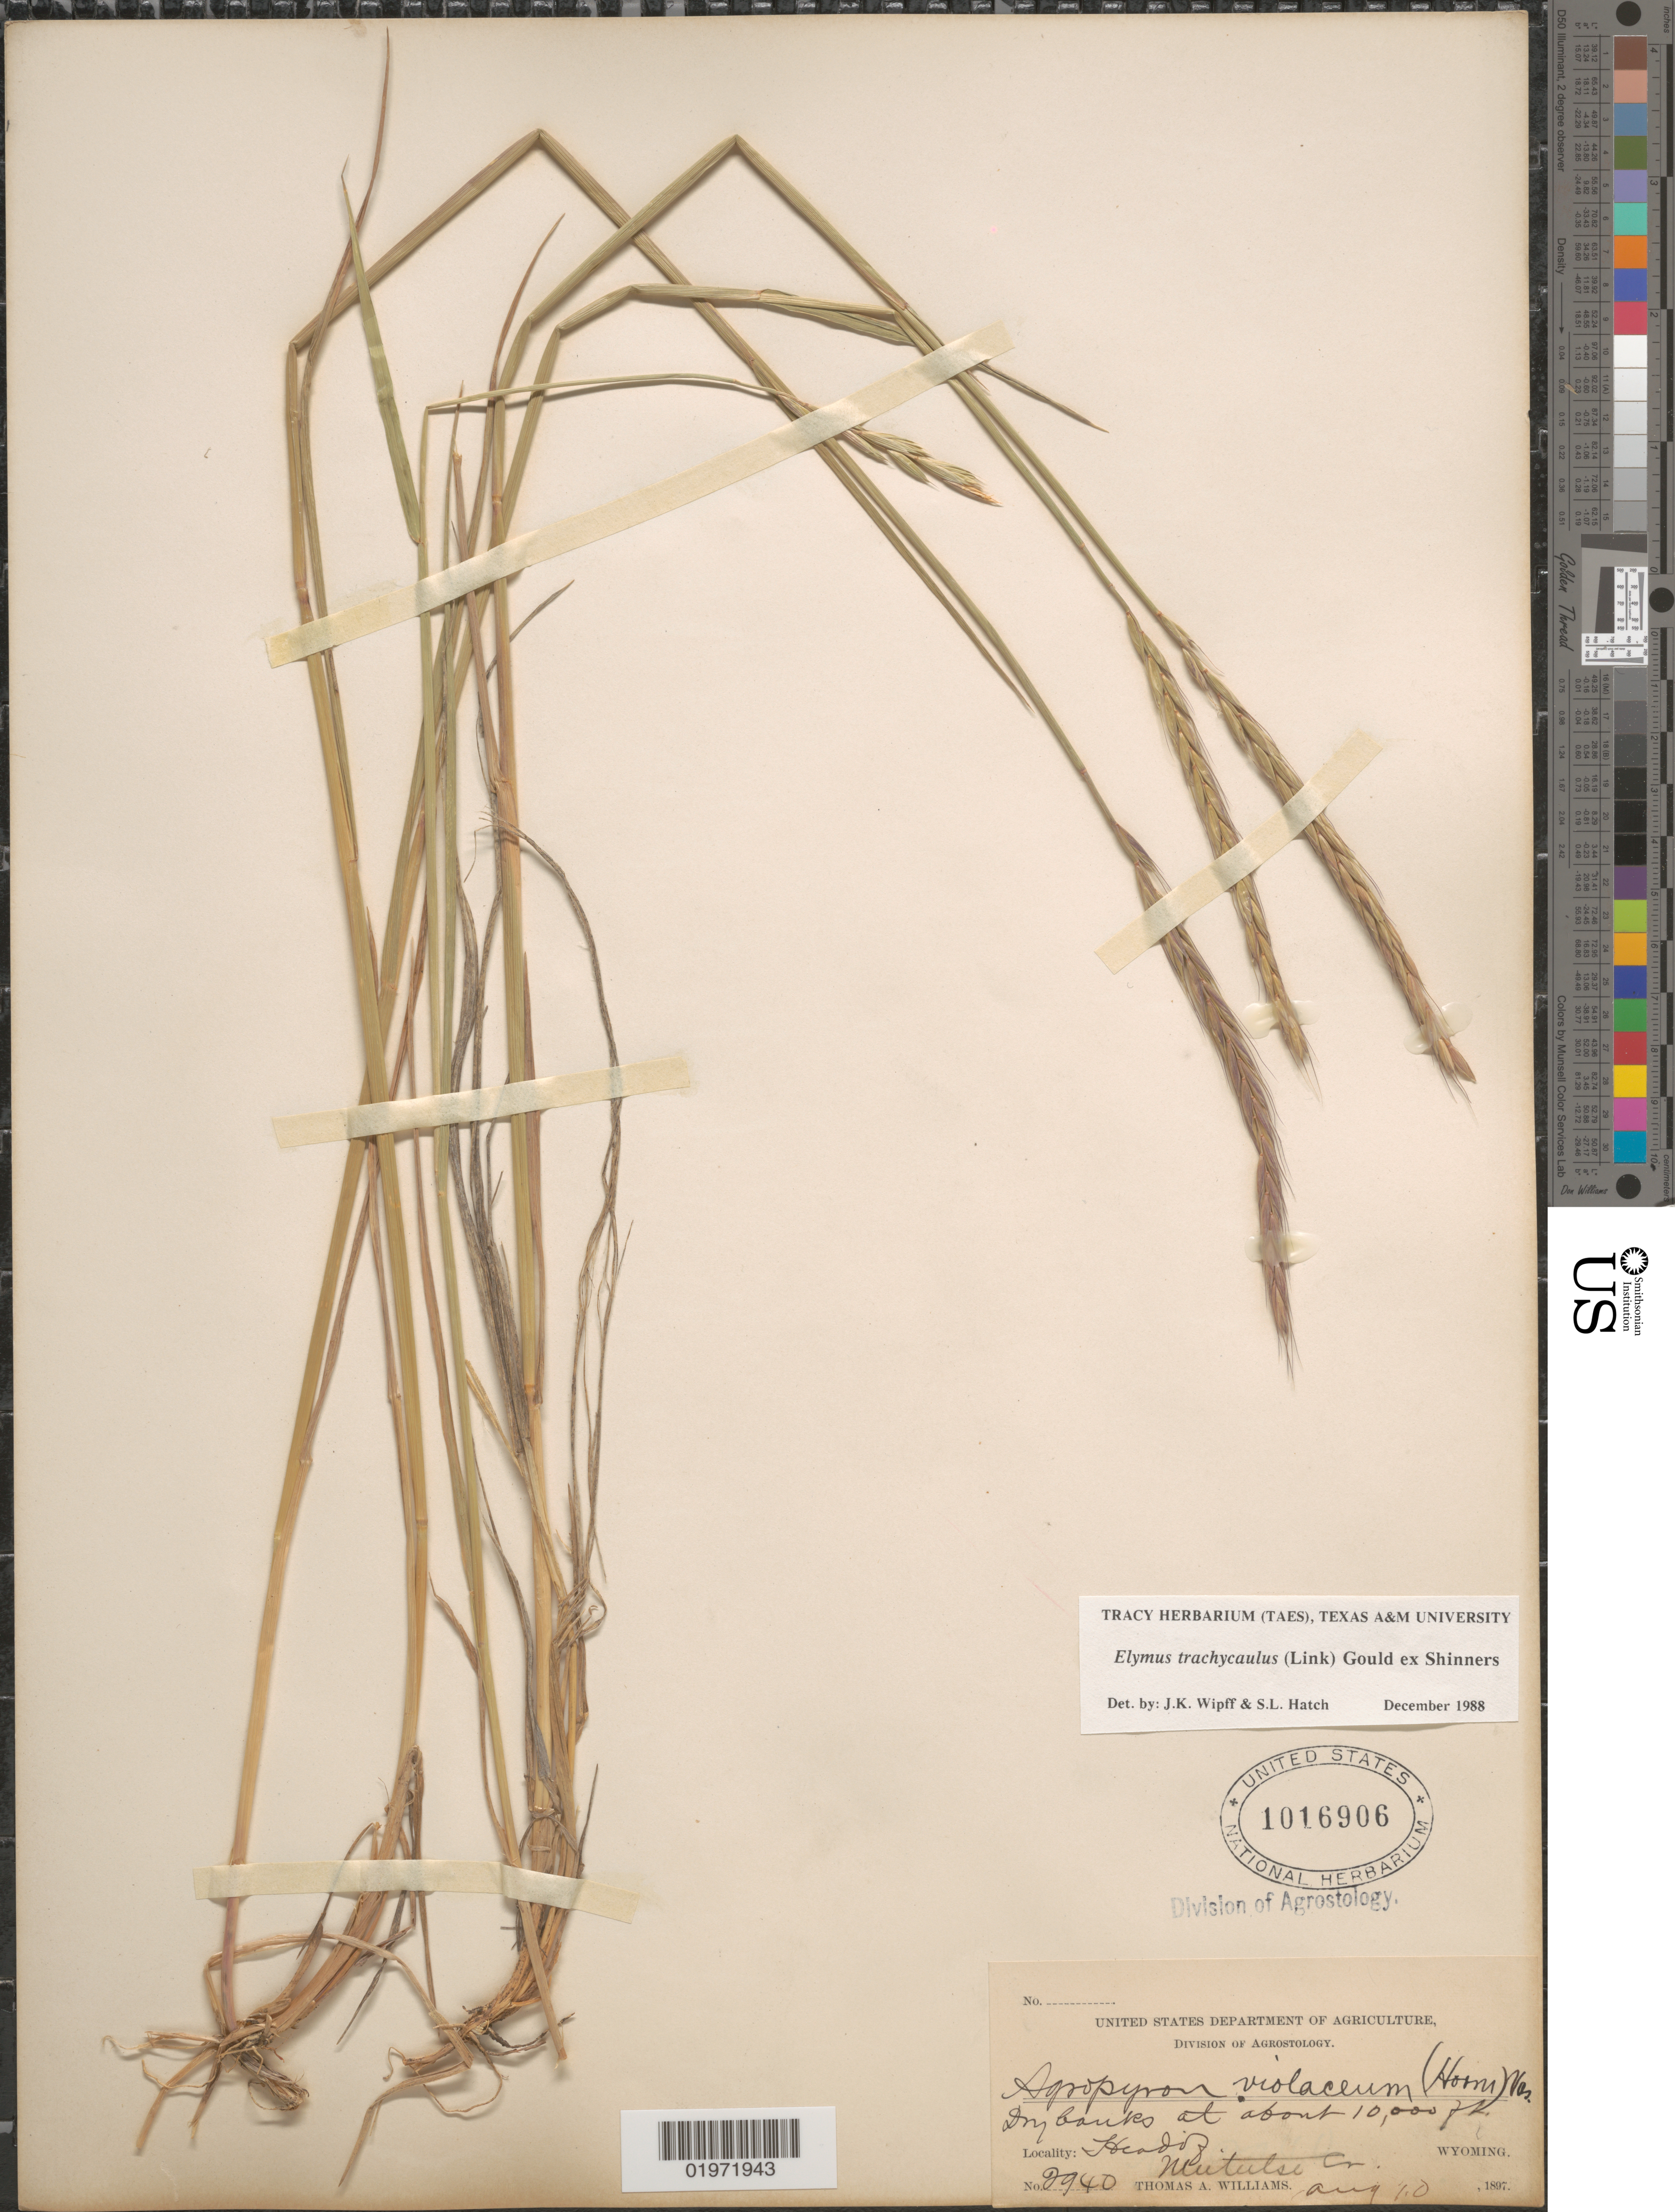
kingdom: Plantae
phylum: Tracheophyta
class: Liliopsida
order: Poales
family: Poaceae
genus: Elymus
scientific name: Elymus trachycaulus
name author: (Link) Gould ex Shinners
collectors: T. A. Williams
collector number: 2940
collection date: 1897-08-10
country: United States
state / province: Wyoming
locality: Head of Mutulse Cr.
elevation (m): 3048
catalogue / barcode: US 1016906